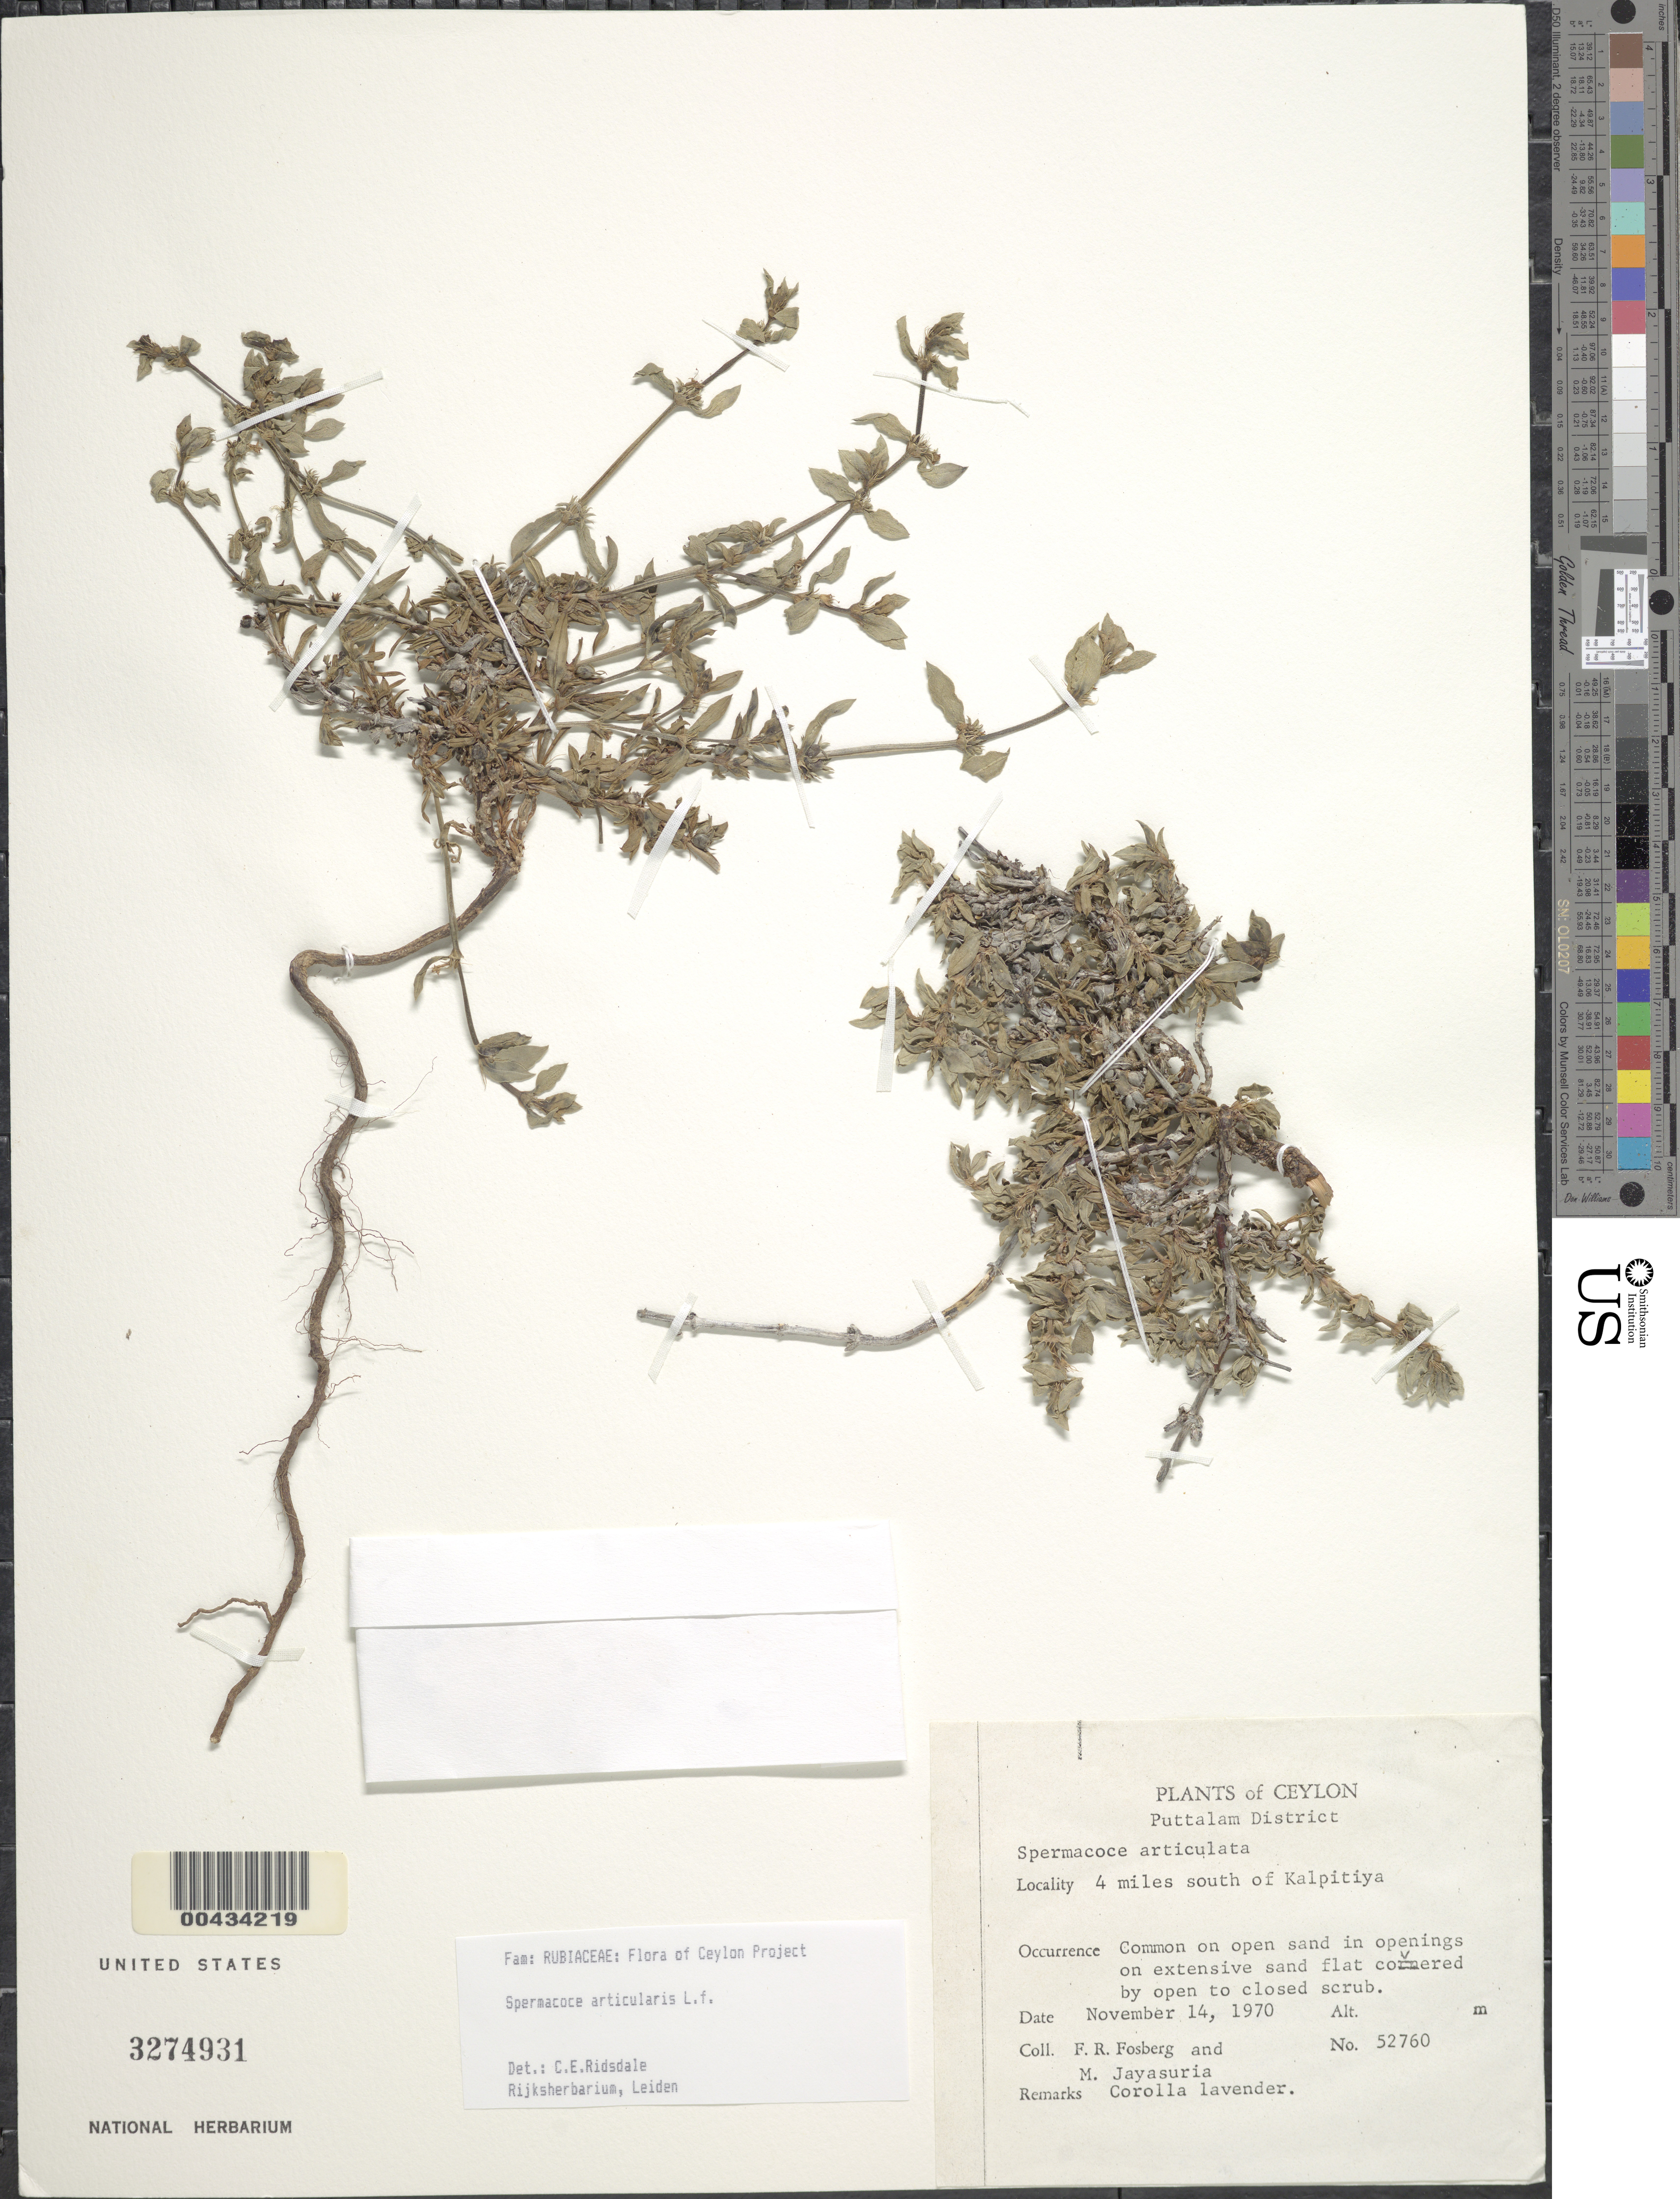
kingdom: Plantae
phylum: Tracheophyta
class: Magnoliopsida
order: Gentianales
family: Rubiaceae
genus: Spermacoce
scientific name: Spermacoce articularis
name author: L. f.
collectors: F. R. Fosberg & A. H. Jayasuriya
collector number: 52760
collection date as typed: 14 Nov 1970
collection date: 1970-11-14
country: Sri Lanka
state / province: North Western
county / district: Puttalam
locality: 4 mi S of Kalpitiya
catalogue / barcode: US 3274931